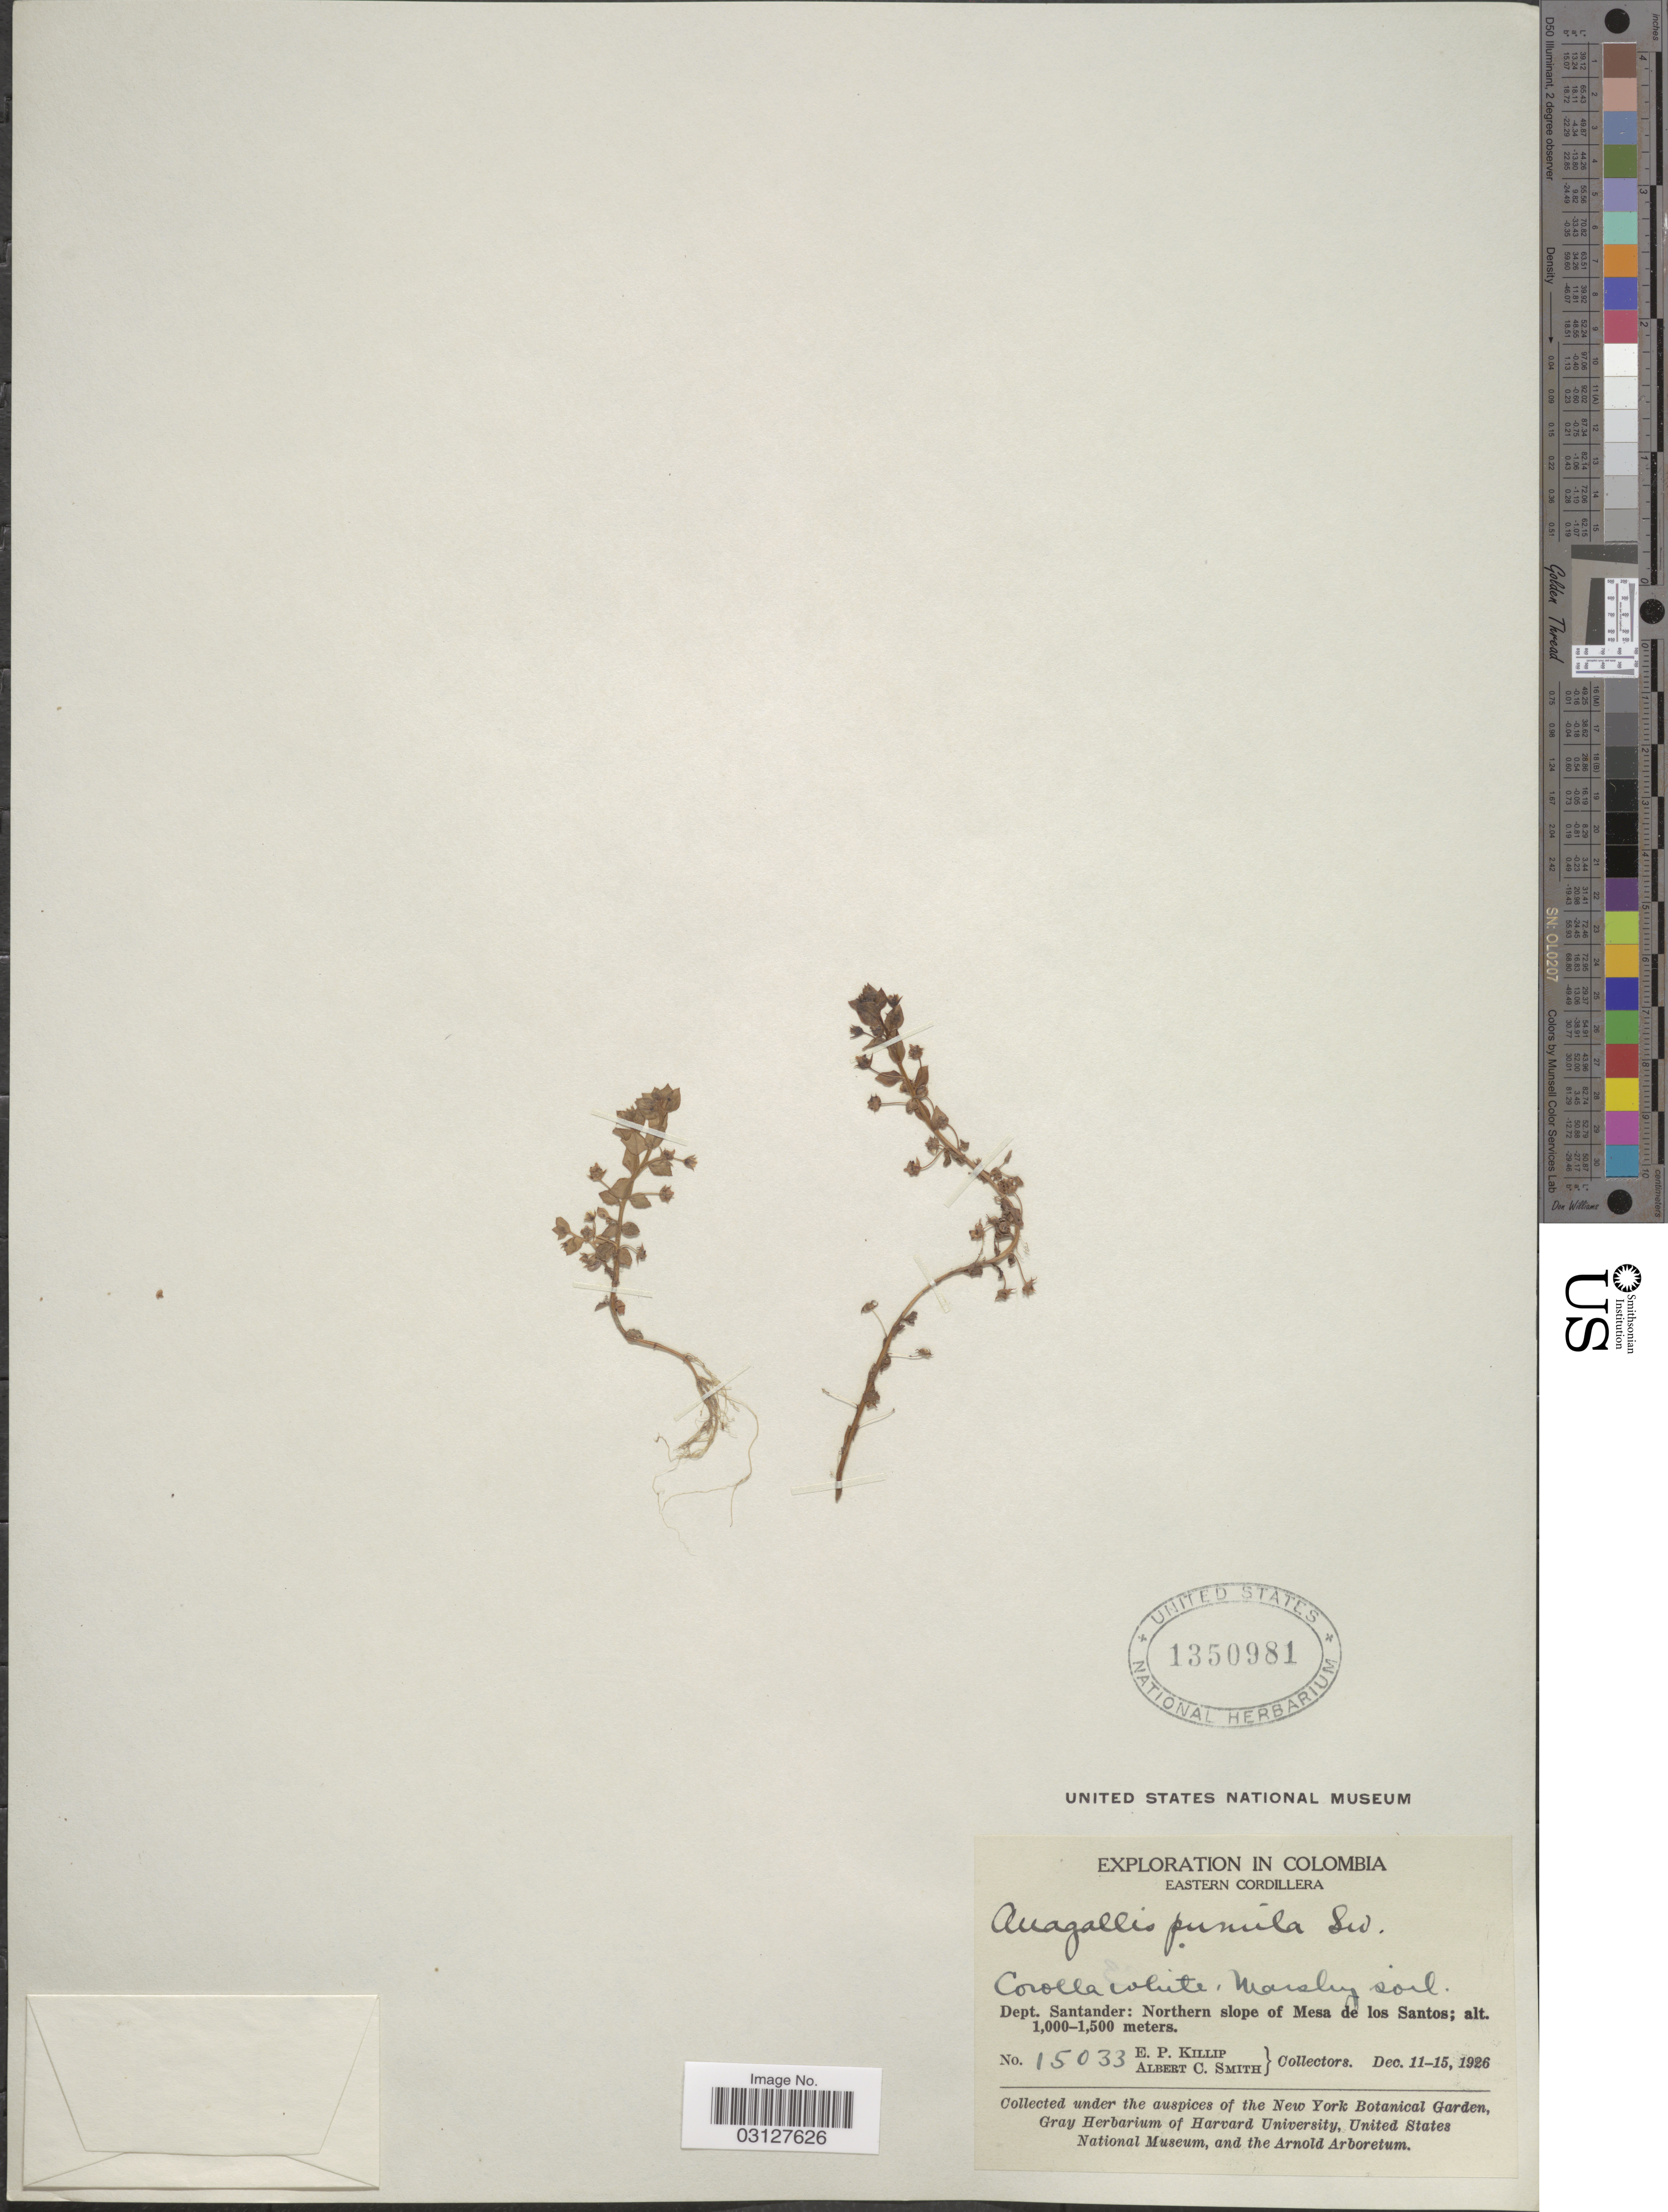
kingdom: Plantae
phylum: Tracheophyta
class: Magnoliopsida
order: Ericales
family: Primulaceae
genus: Anagallis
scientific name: Anagallis pumila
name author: Sw.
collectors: E. P. Killip & A. C. Smith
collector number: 15033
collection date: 1926-12-11/1926-12-15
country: Colombia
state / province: Santander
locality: Eastern Cordillera, Dept. Santander: Northern slope of Mesa de los Santos.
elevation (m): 1000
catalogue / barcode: US 1350981